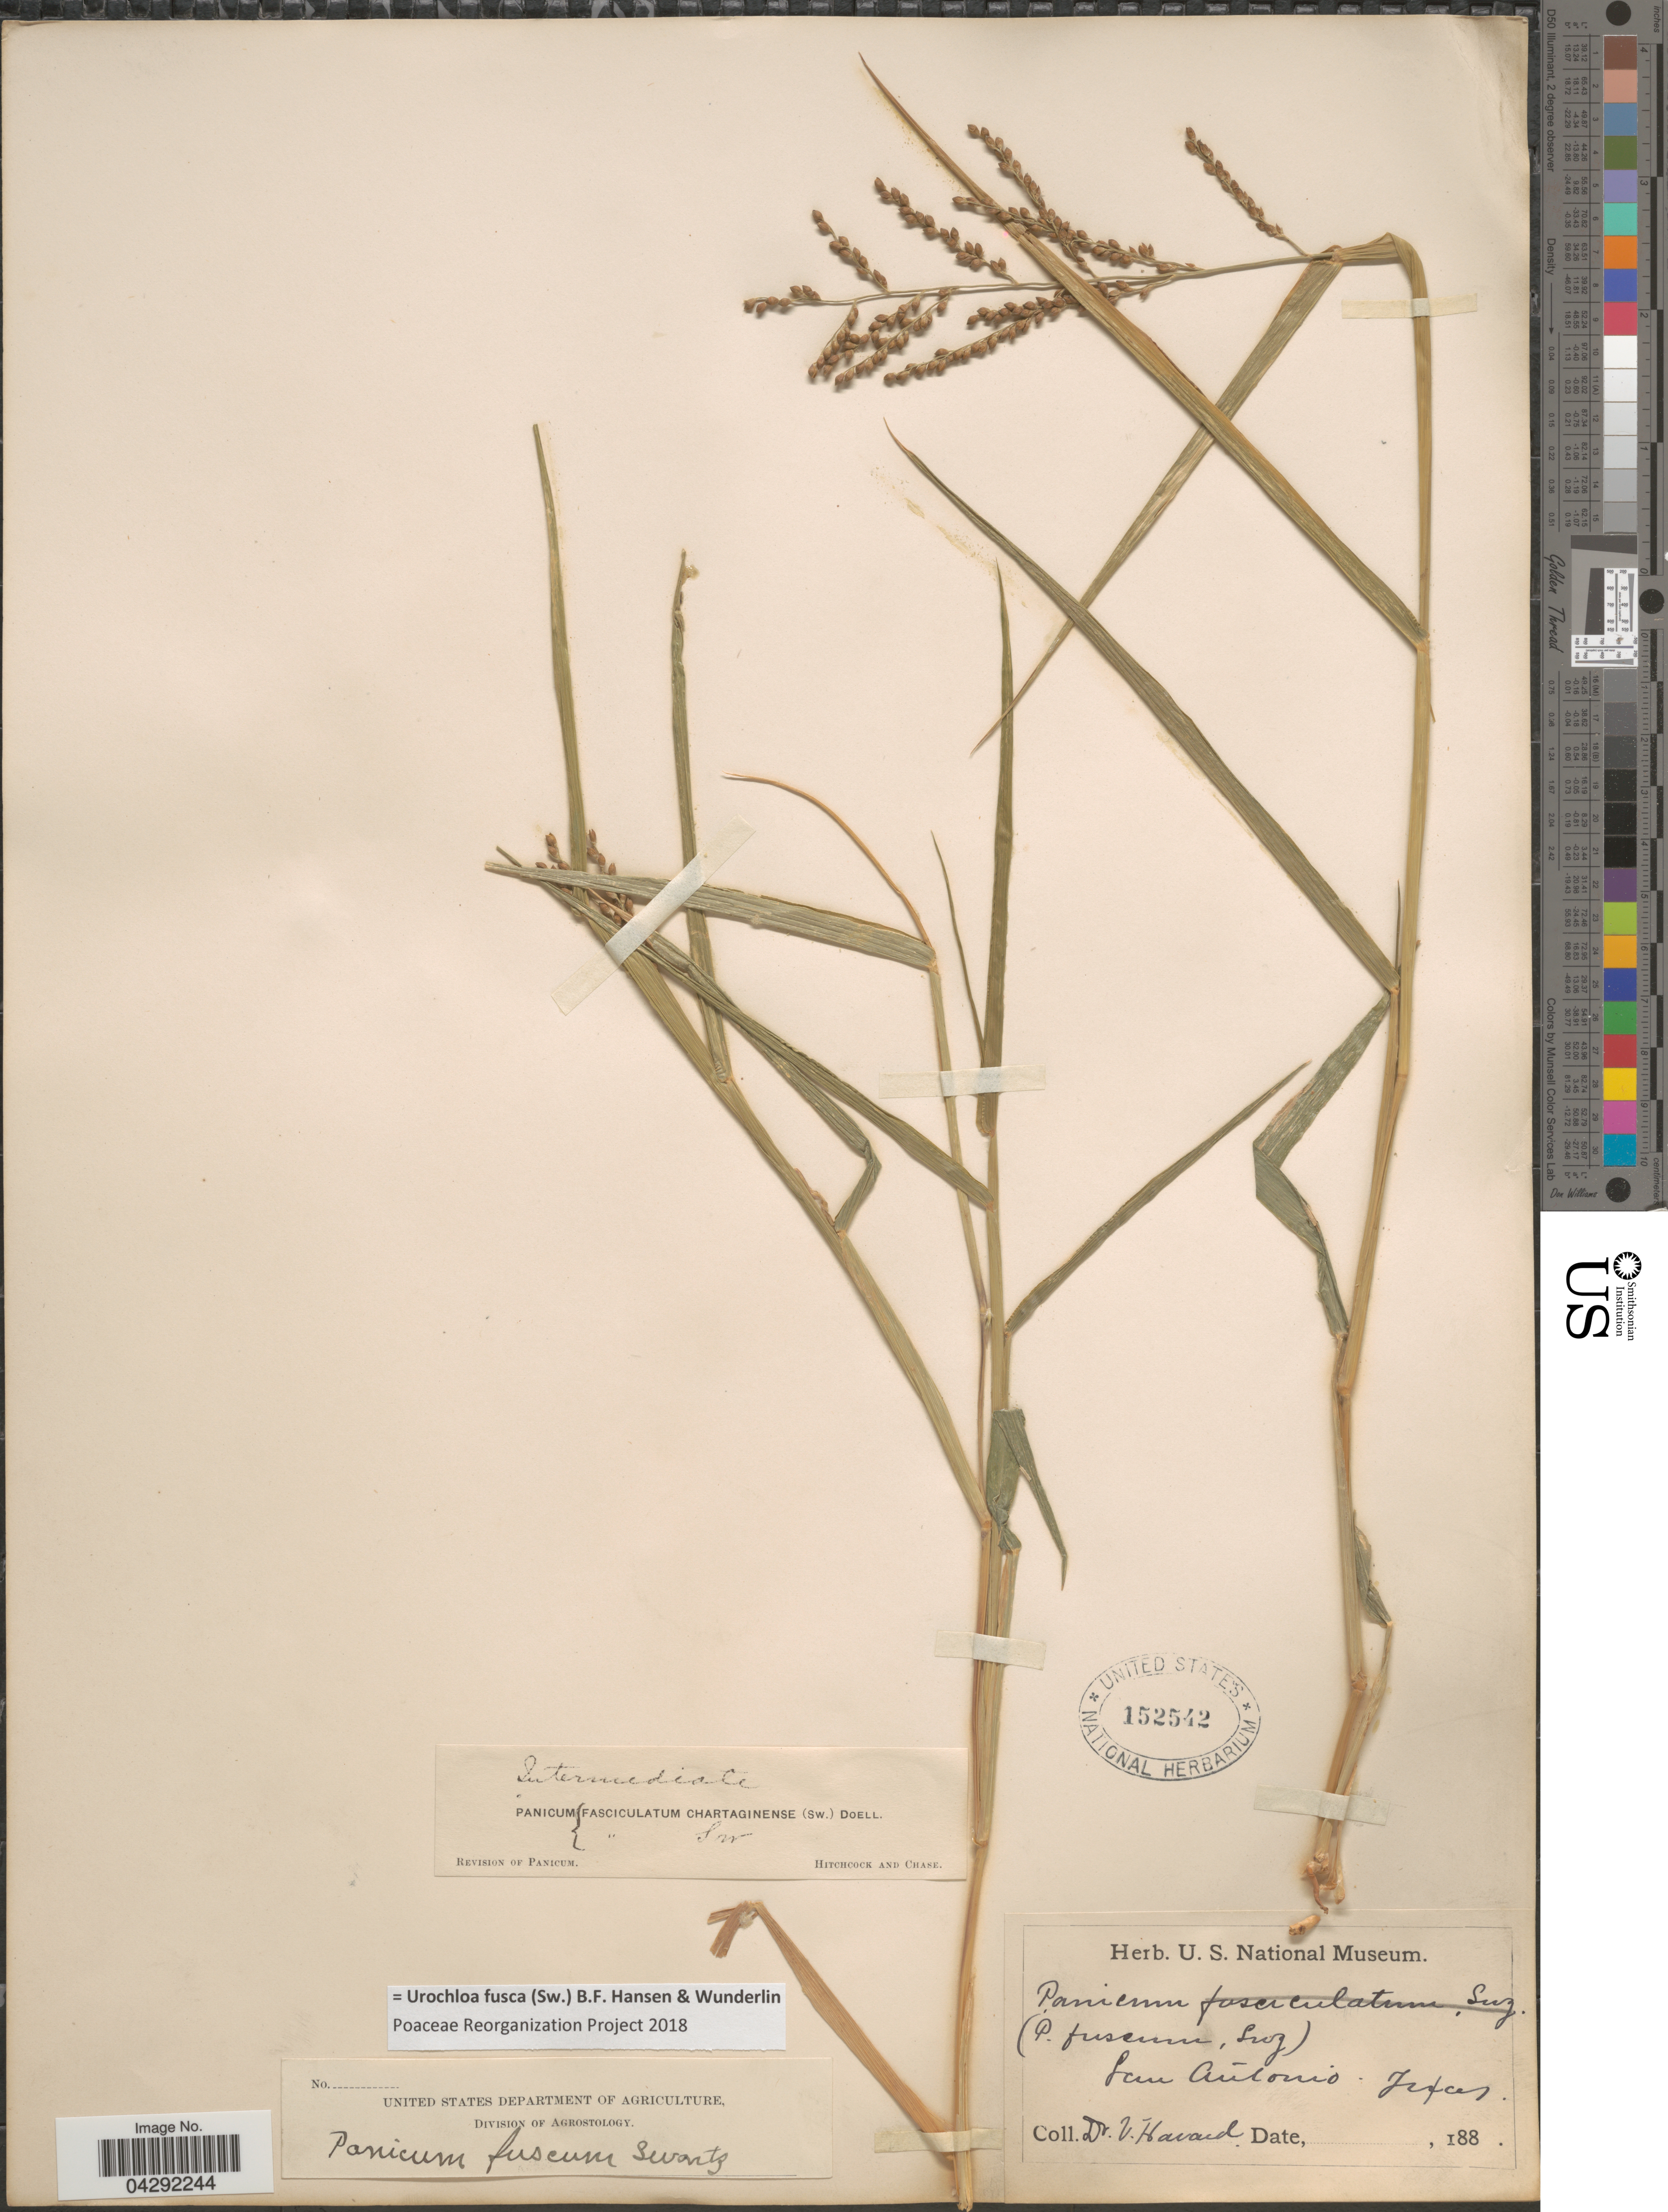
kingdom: Plantae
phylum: Tracheophyta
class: Liliopsida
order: Poales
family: Poaceae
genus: Urochloa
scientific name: Urochloa fusca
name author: (Sw.) B.F. Hansen & Wunderlin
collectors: V. Havard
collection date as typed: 188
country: United States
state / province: Texas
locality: San Antonio.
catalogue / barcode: US 152542